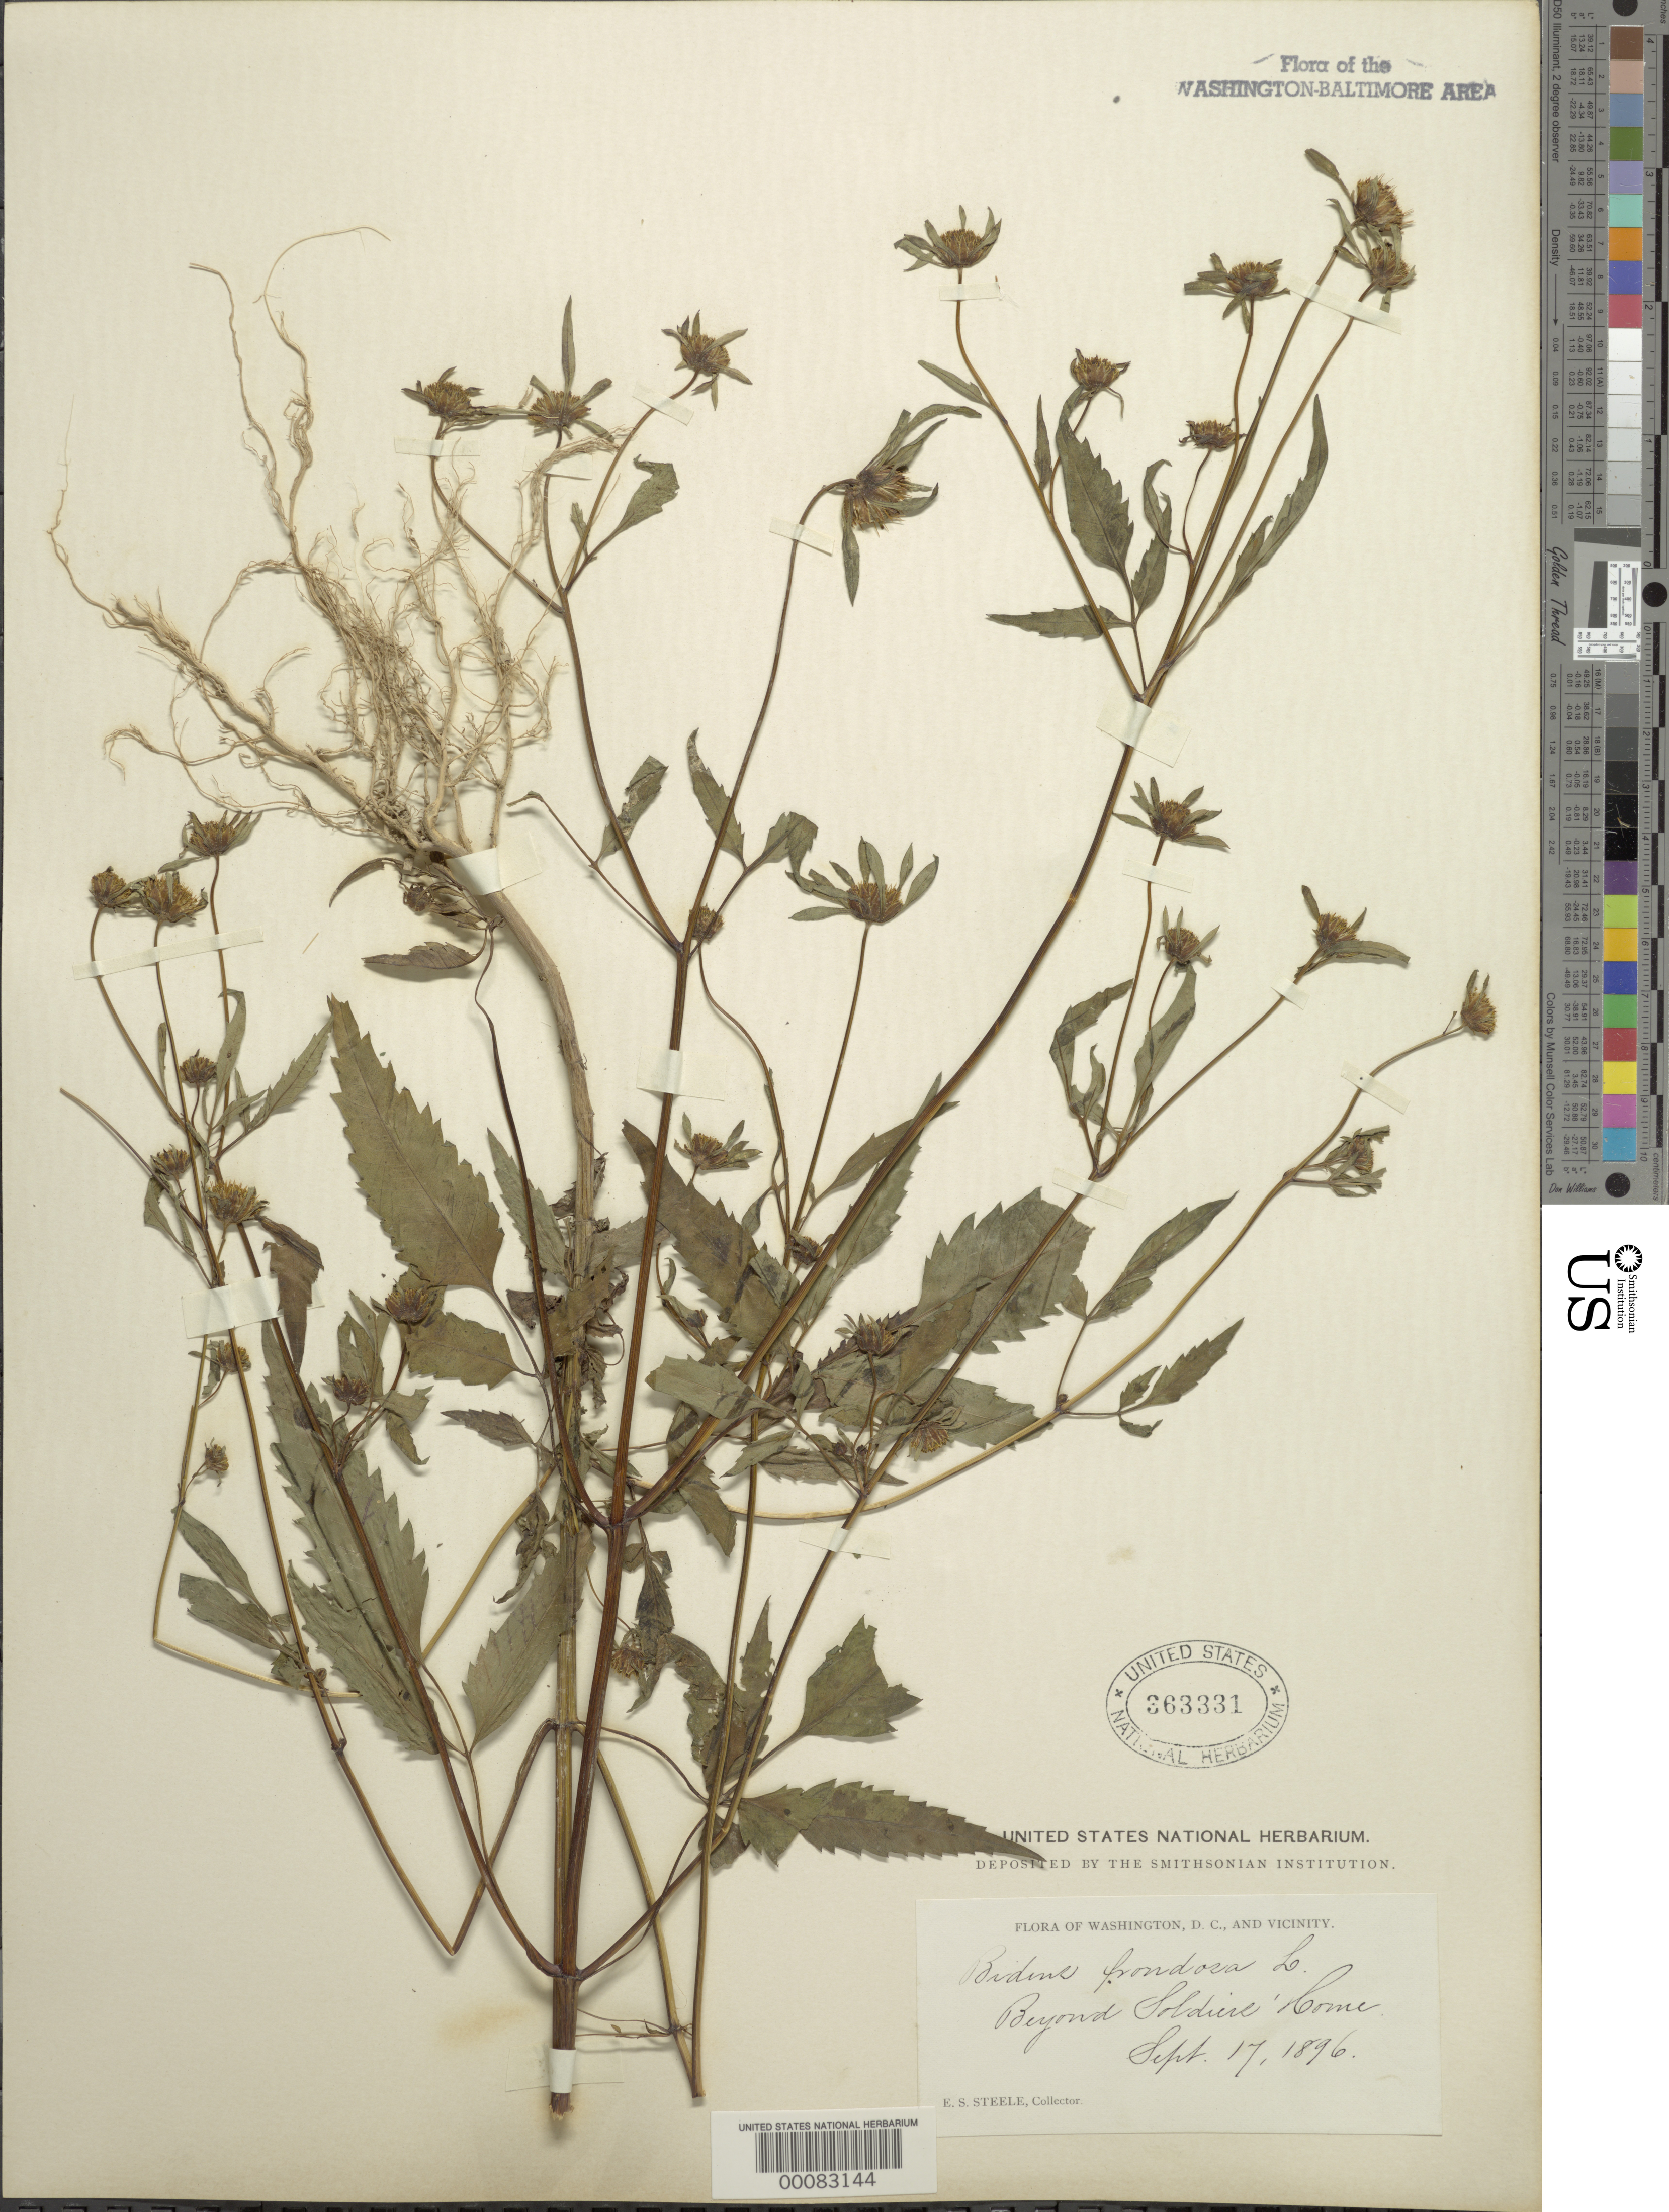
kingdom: Plantae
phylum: Tracheophyta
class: Magnoliopsida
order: Asterales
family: Asteraceae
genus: Bidens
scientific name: Bidens frondosa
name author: L.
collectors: E. Steele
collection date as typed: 17 Sep 1896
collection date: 1896-09-17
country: United States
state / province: District of Columbia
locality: Beyond Soldiers Home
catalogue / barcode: US 363331